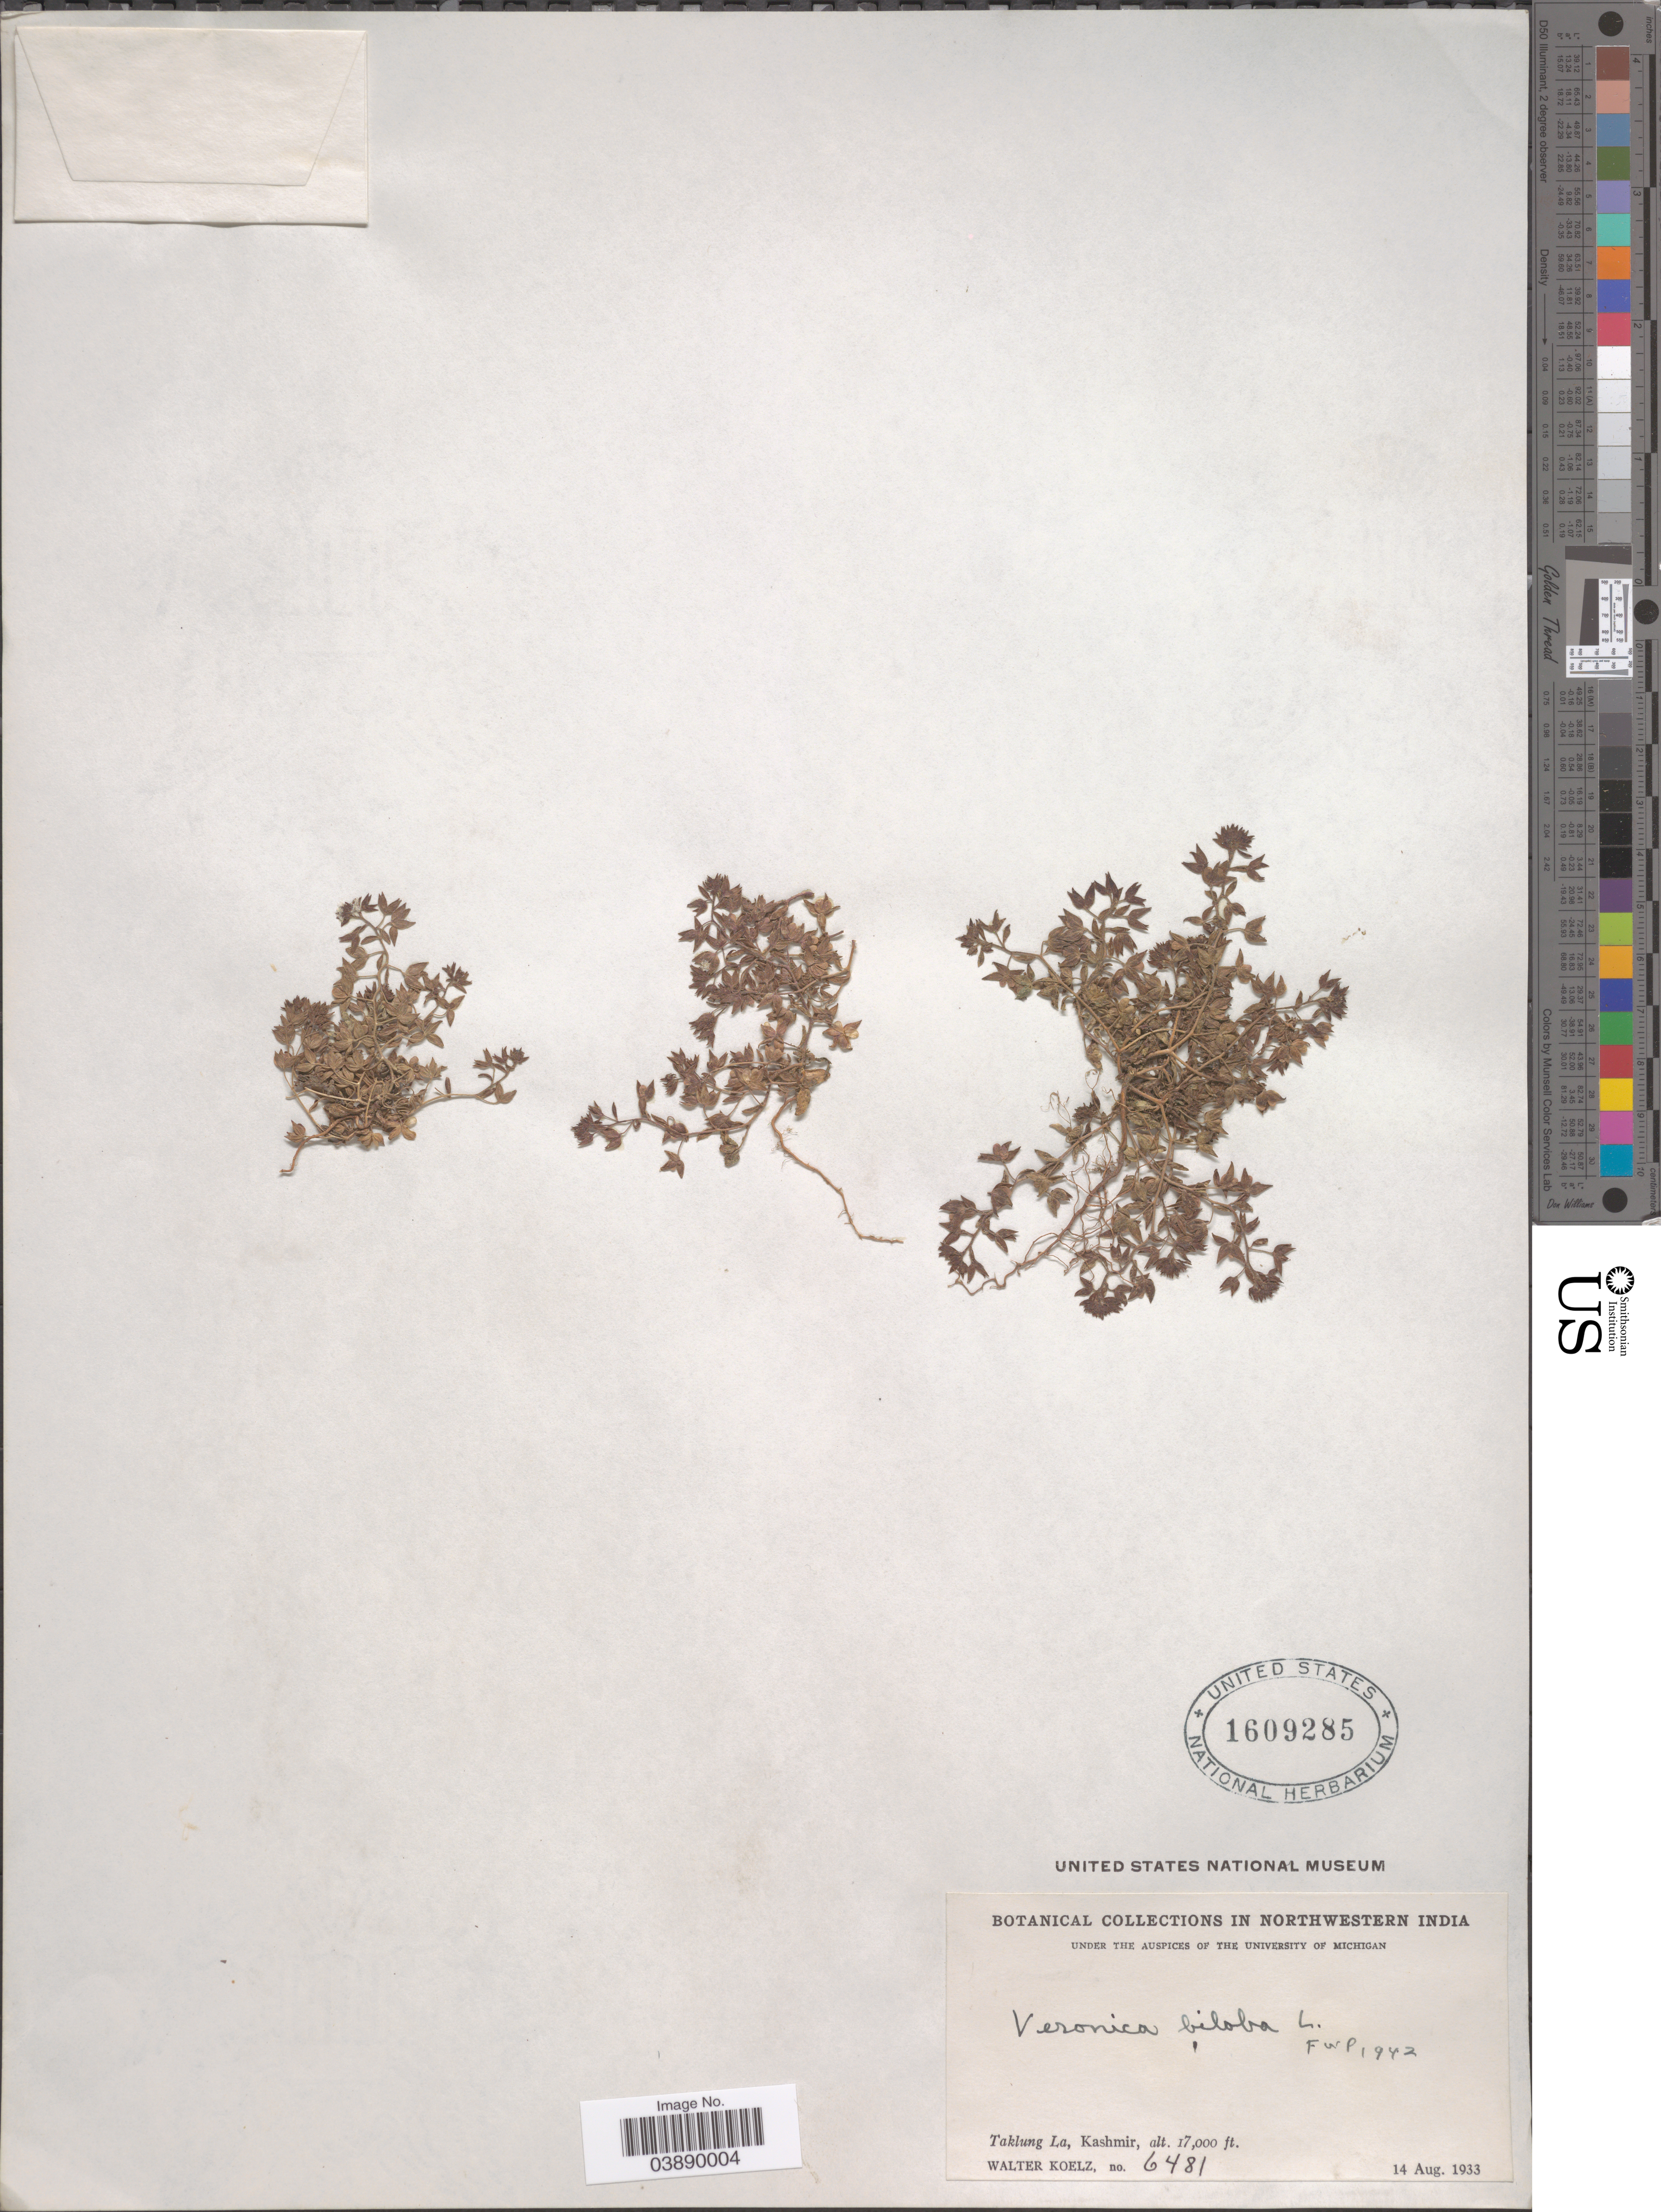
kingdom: Plantae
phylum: Tracheophyta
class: Magnoliopsida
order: Lamiales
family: Plantaginaceae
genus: Veronica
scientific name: Veronica biloba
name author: Schreb. ex L.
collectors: W. N. Koelz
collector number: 6481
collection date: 1933-08-14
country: India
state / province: Jammu and Kashmir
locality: Northwestern India. Taklung La, Kashmir.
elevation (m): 5182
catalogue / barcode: US 1609285